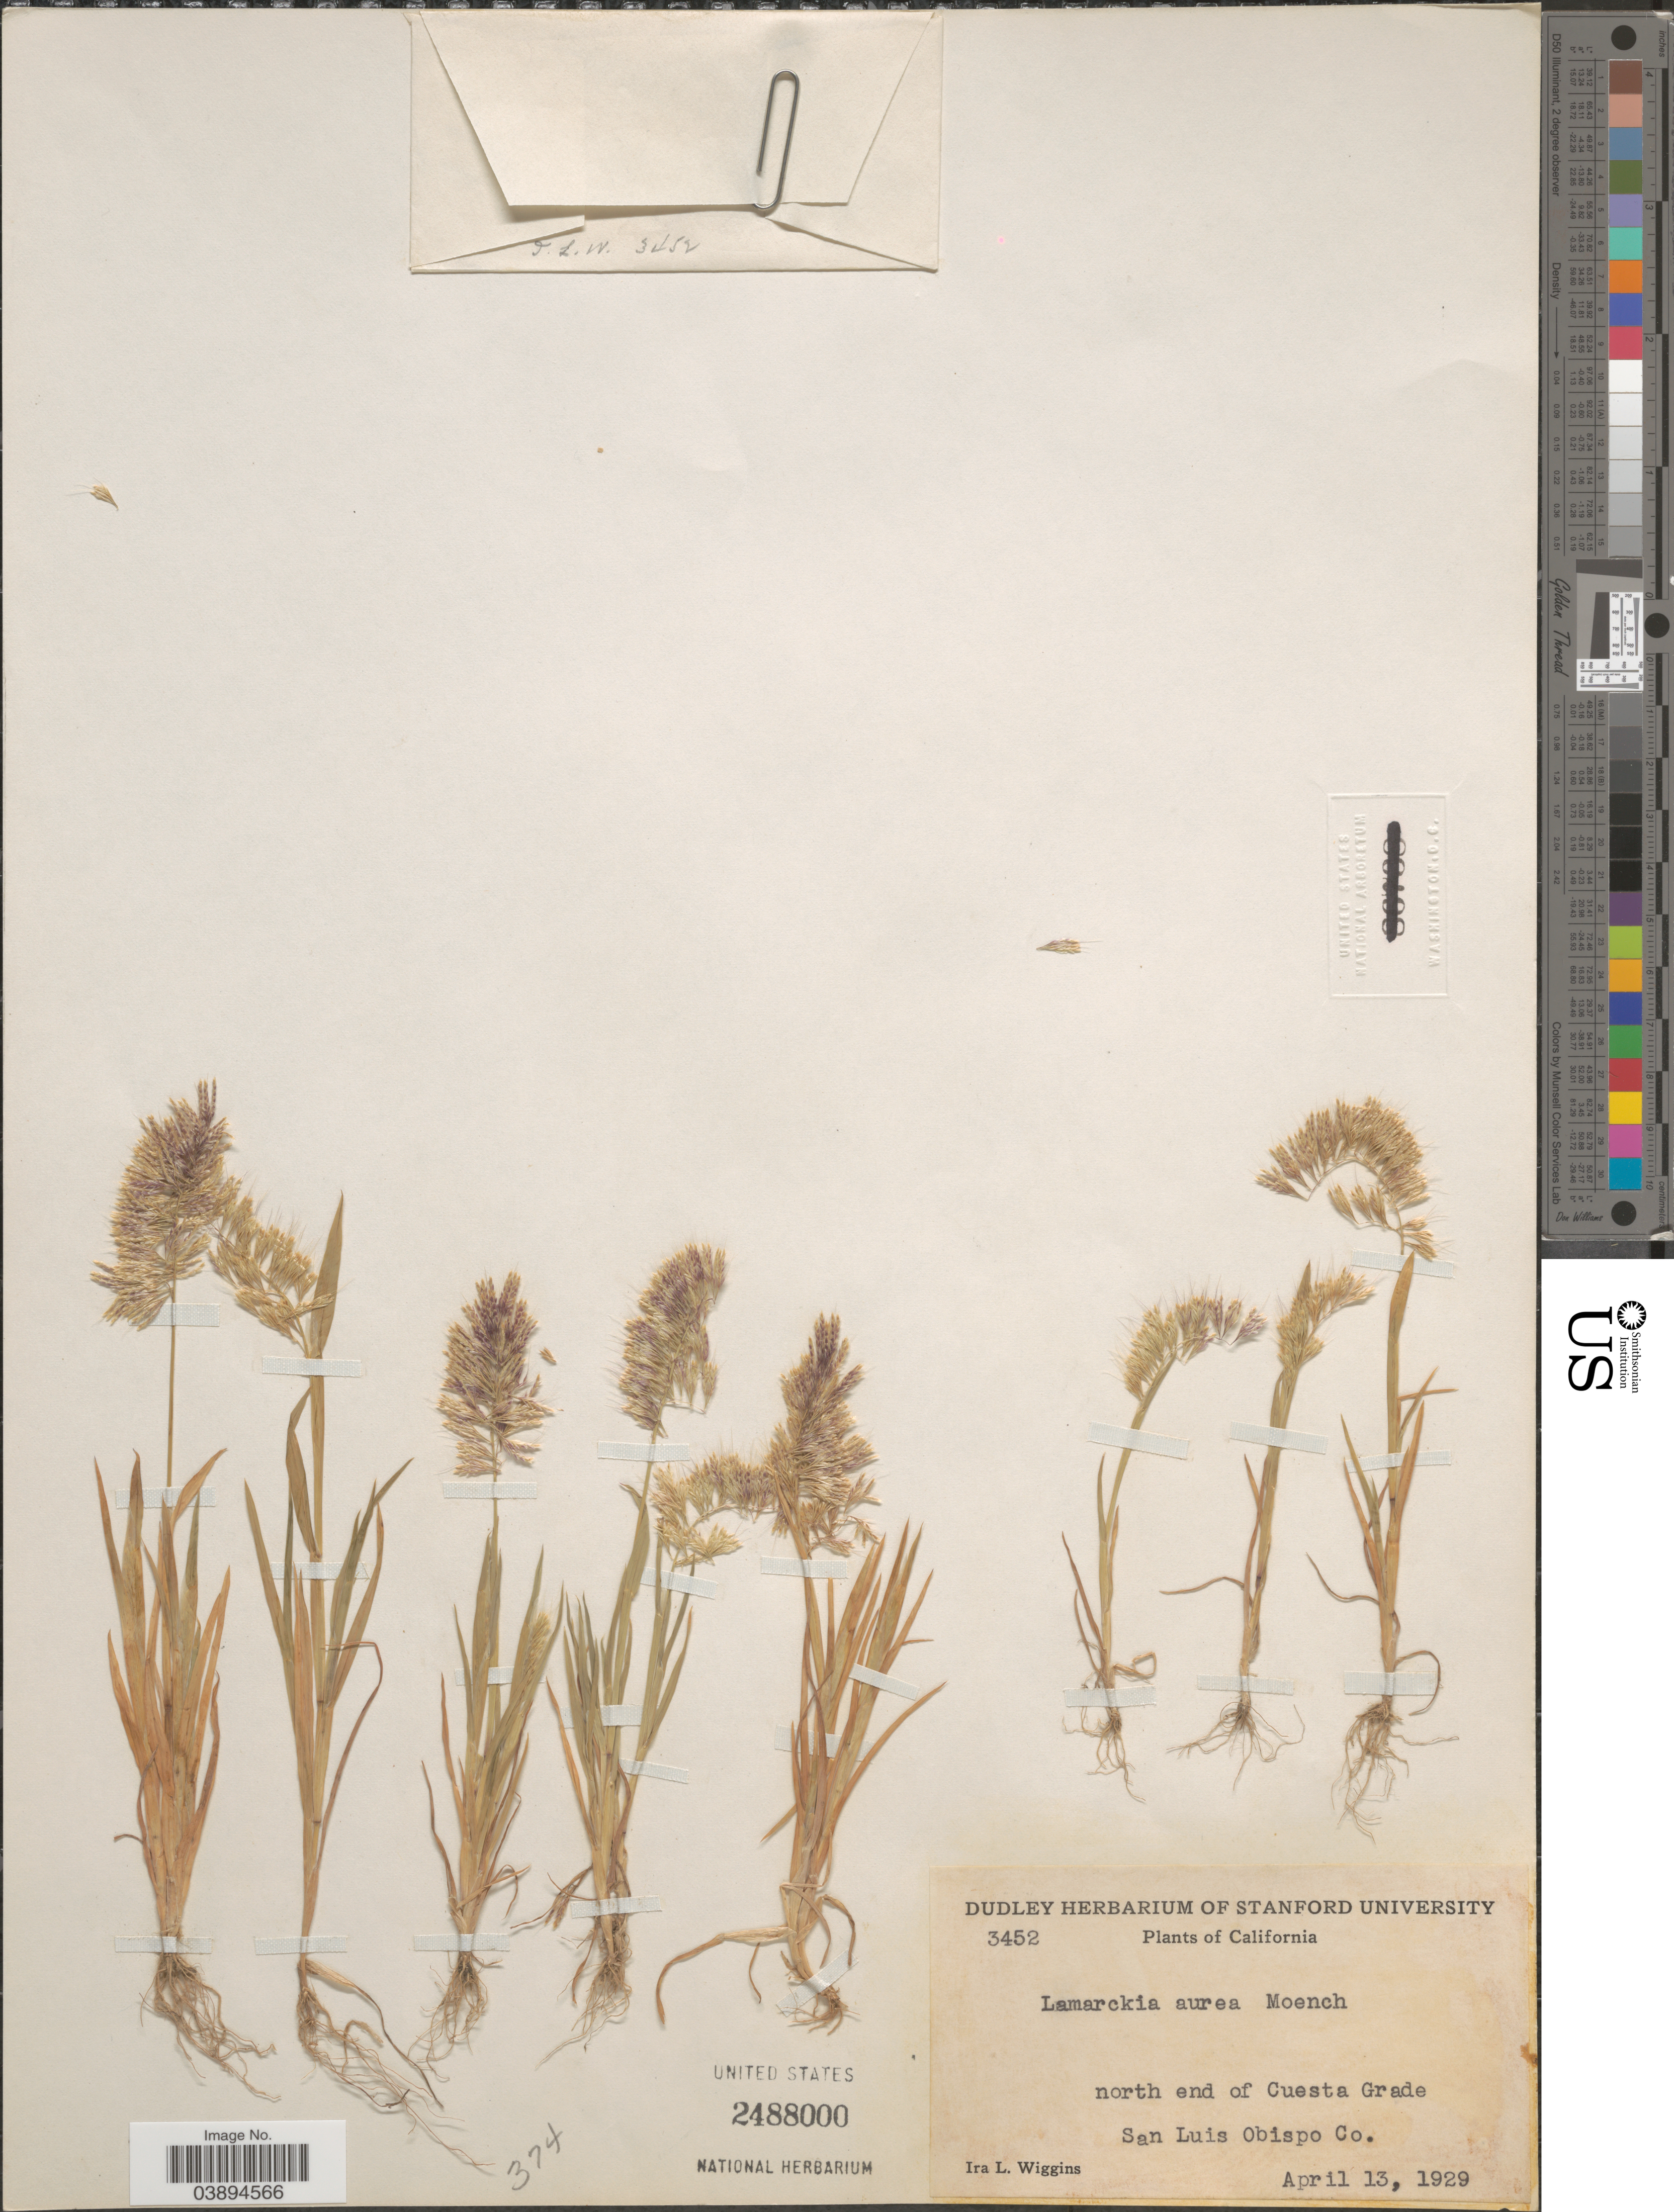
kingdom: Plantae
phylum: Tracheophyta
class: Liliopsida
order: Poales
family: Poaceae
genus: Lamarckia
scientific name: Lamarckia aurea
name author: (L.) Moench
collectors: I. L. Wiggins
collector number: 3452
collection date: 1929-04-13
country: United States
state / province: California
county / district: San Luis Obispo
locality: North end of Cuesta Grade. San Luis Obispo Co.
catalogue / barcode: US 2488000